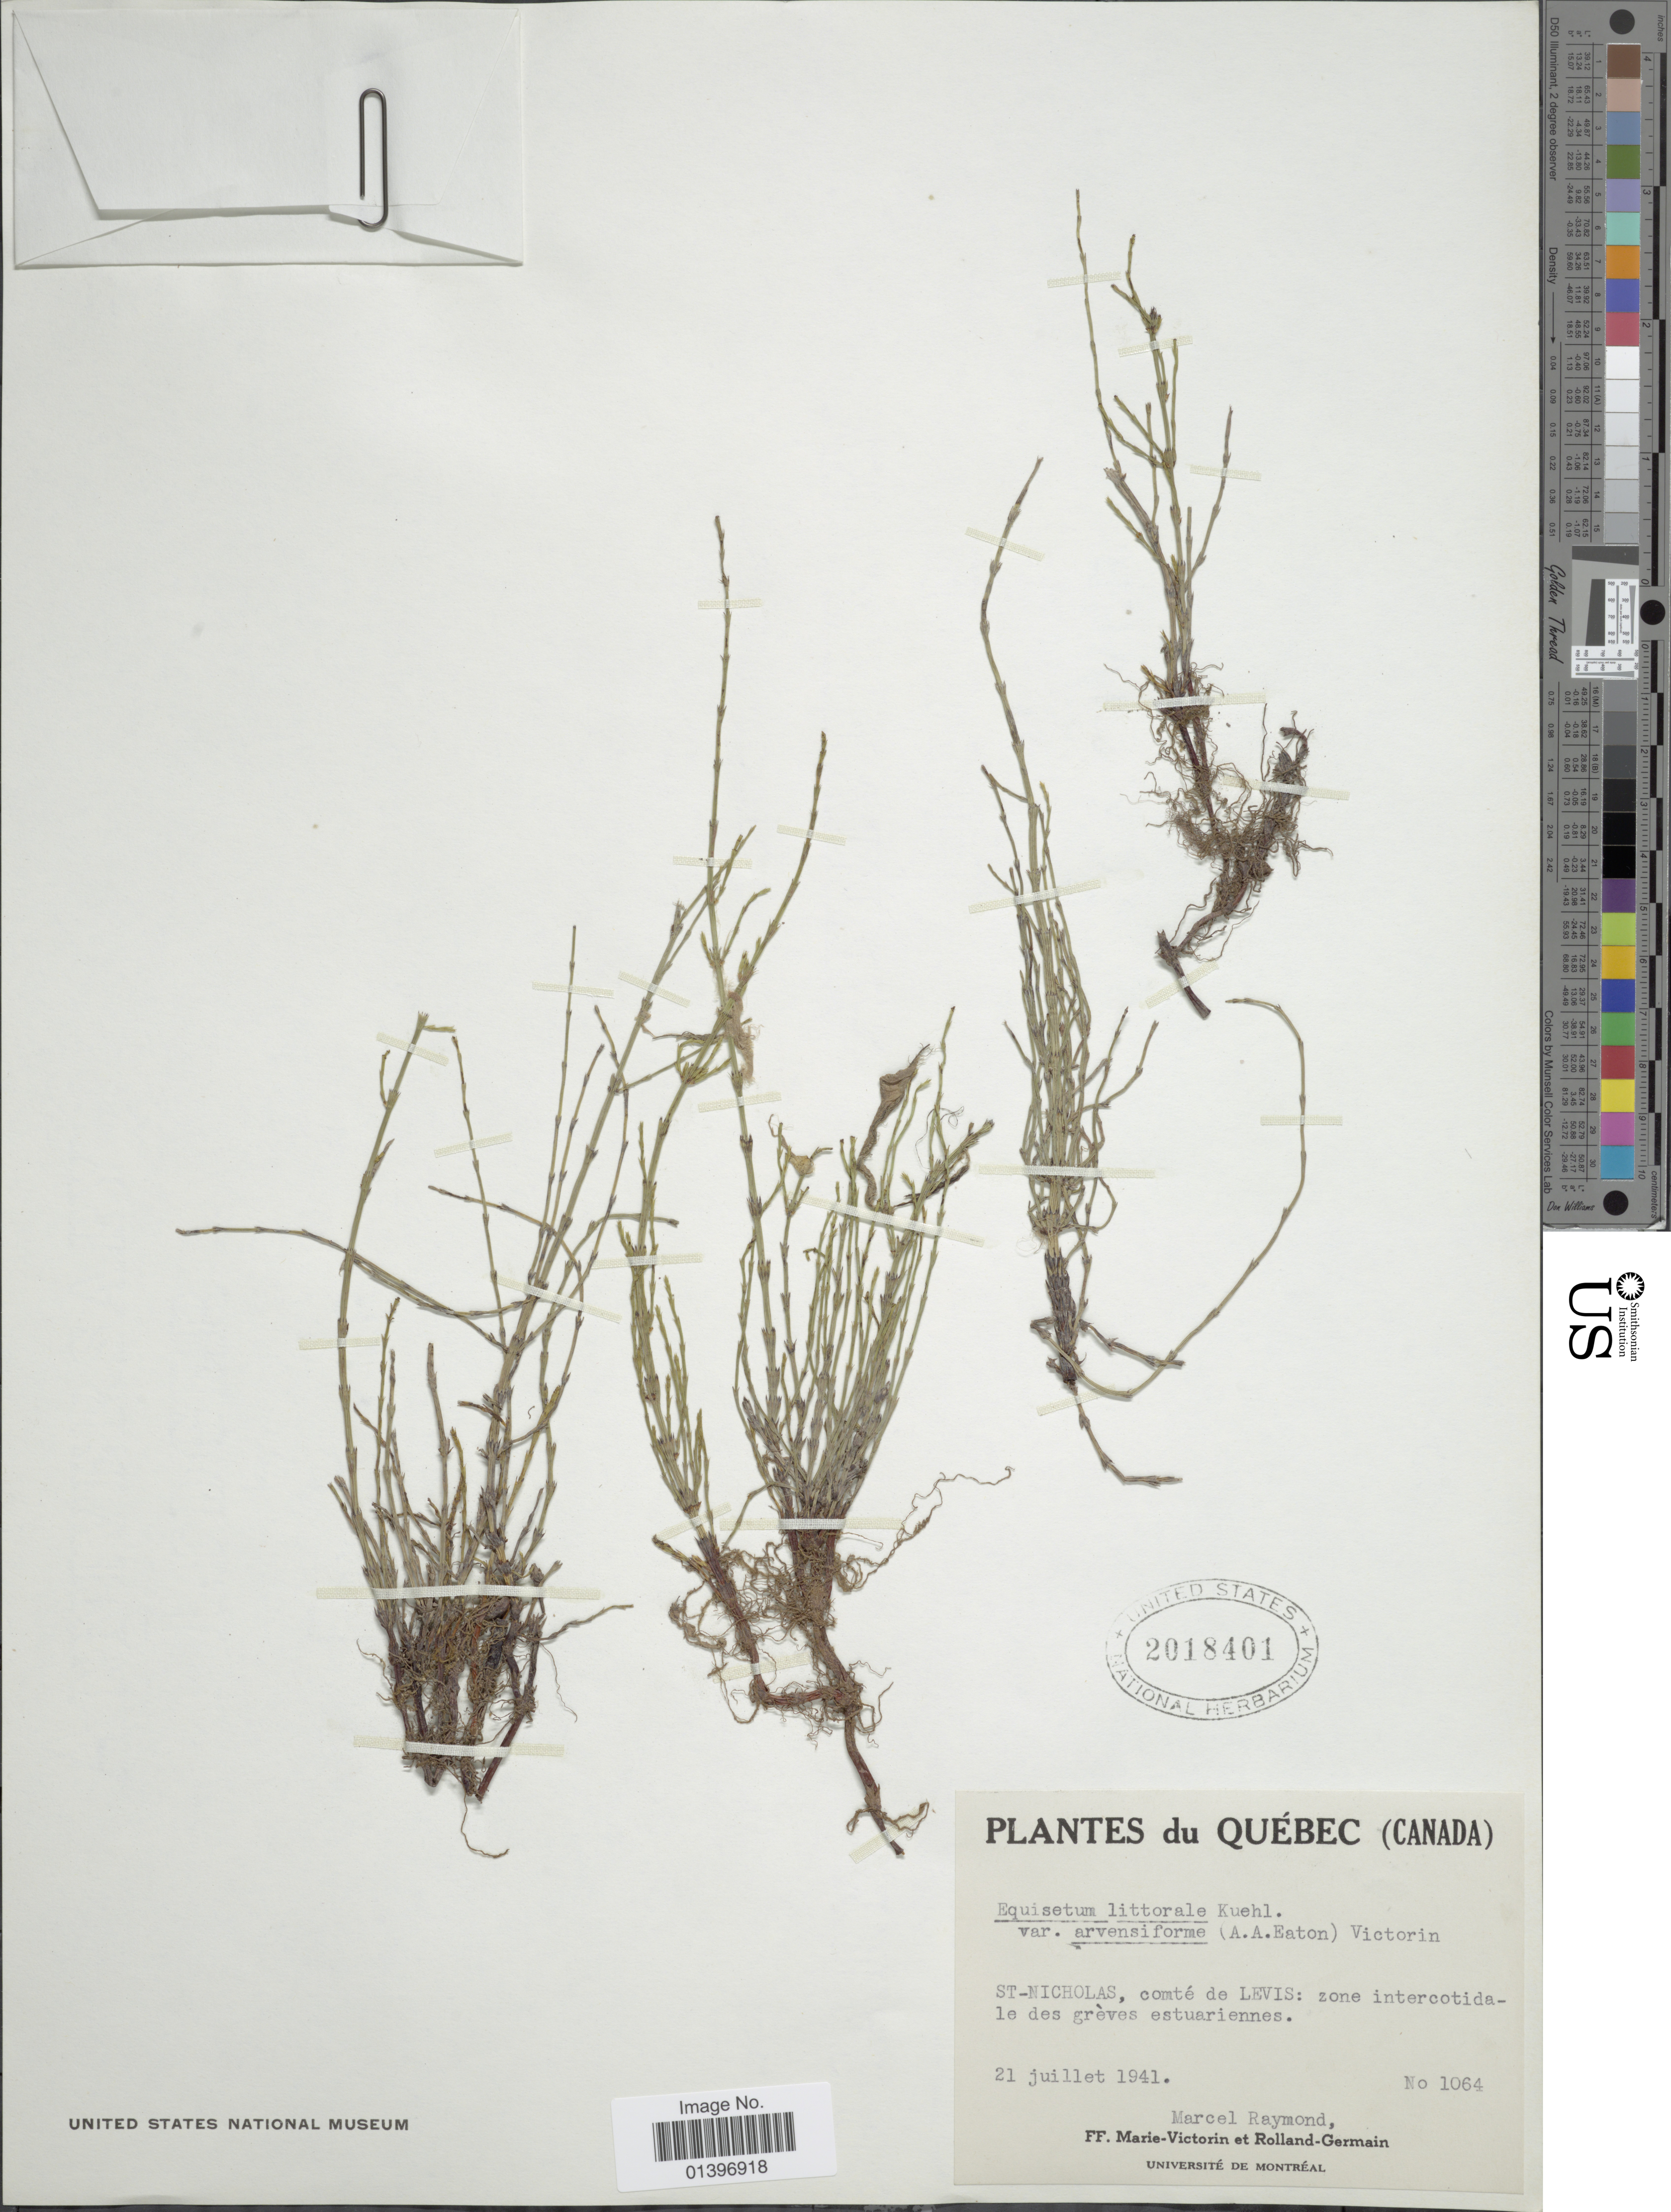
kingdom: Plantae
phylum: Tracheophyta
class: Polypodiopsida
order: Equisetales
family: Equisetaceae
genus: Equisetum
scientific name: Equisetum x litorale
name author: Kuhlw.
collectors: M. Raymond, Fr. Marie-Victorin & Rolland-Germain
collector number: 1064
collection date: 1941-07-21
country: Canada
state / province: Quebec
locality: St-Nicholas, comté de Levis: Zone intercotidale des greves estuariennes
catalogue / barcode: US 2018401